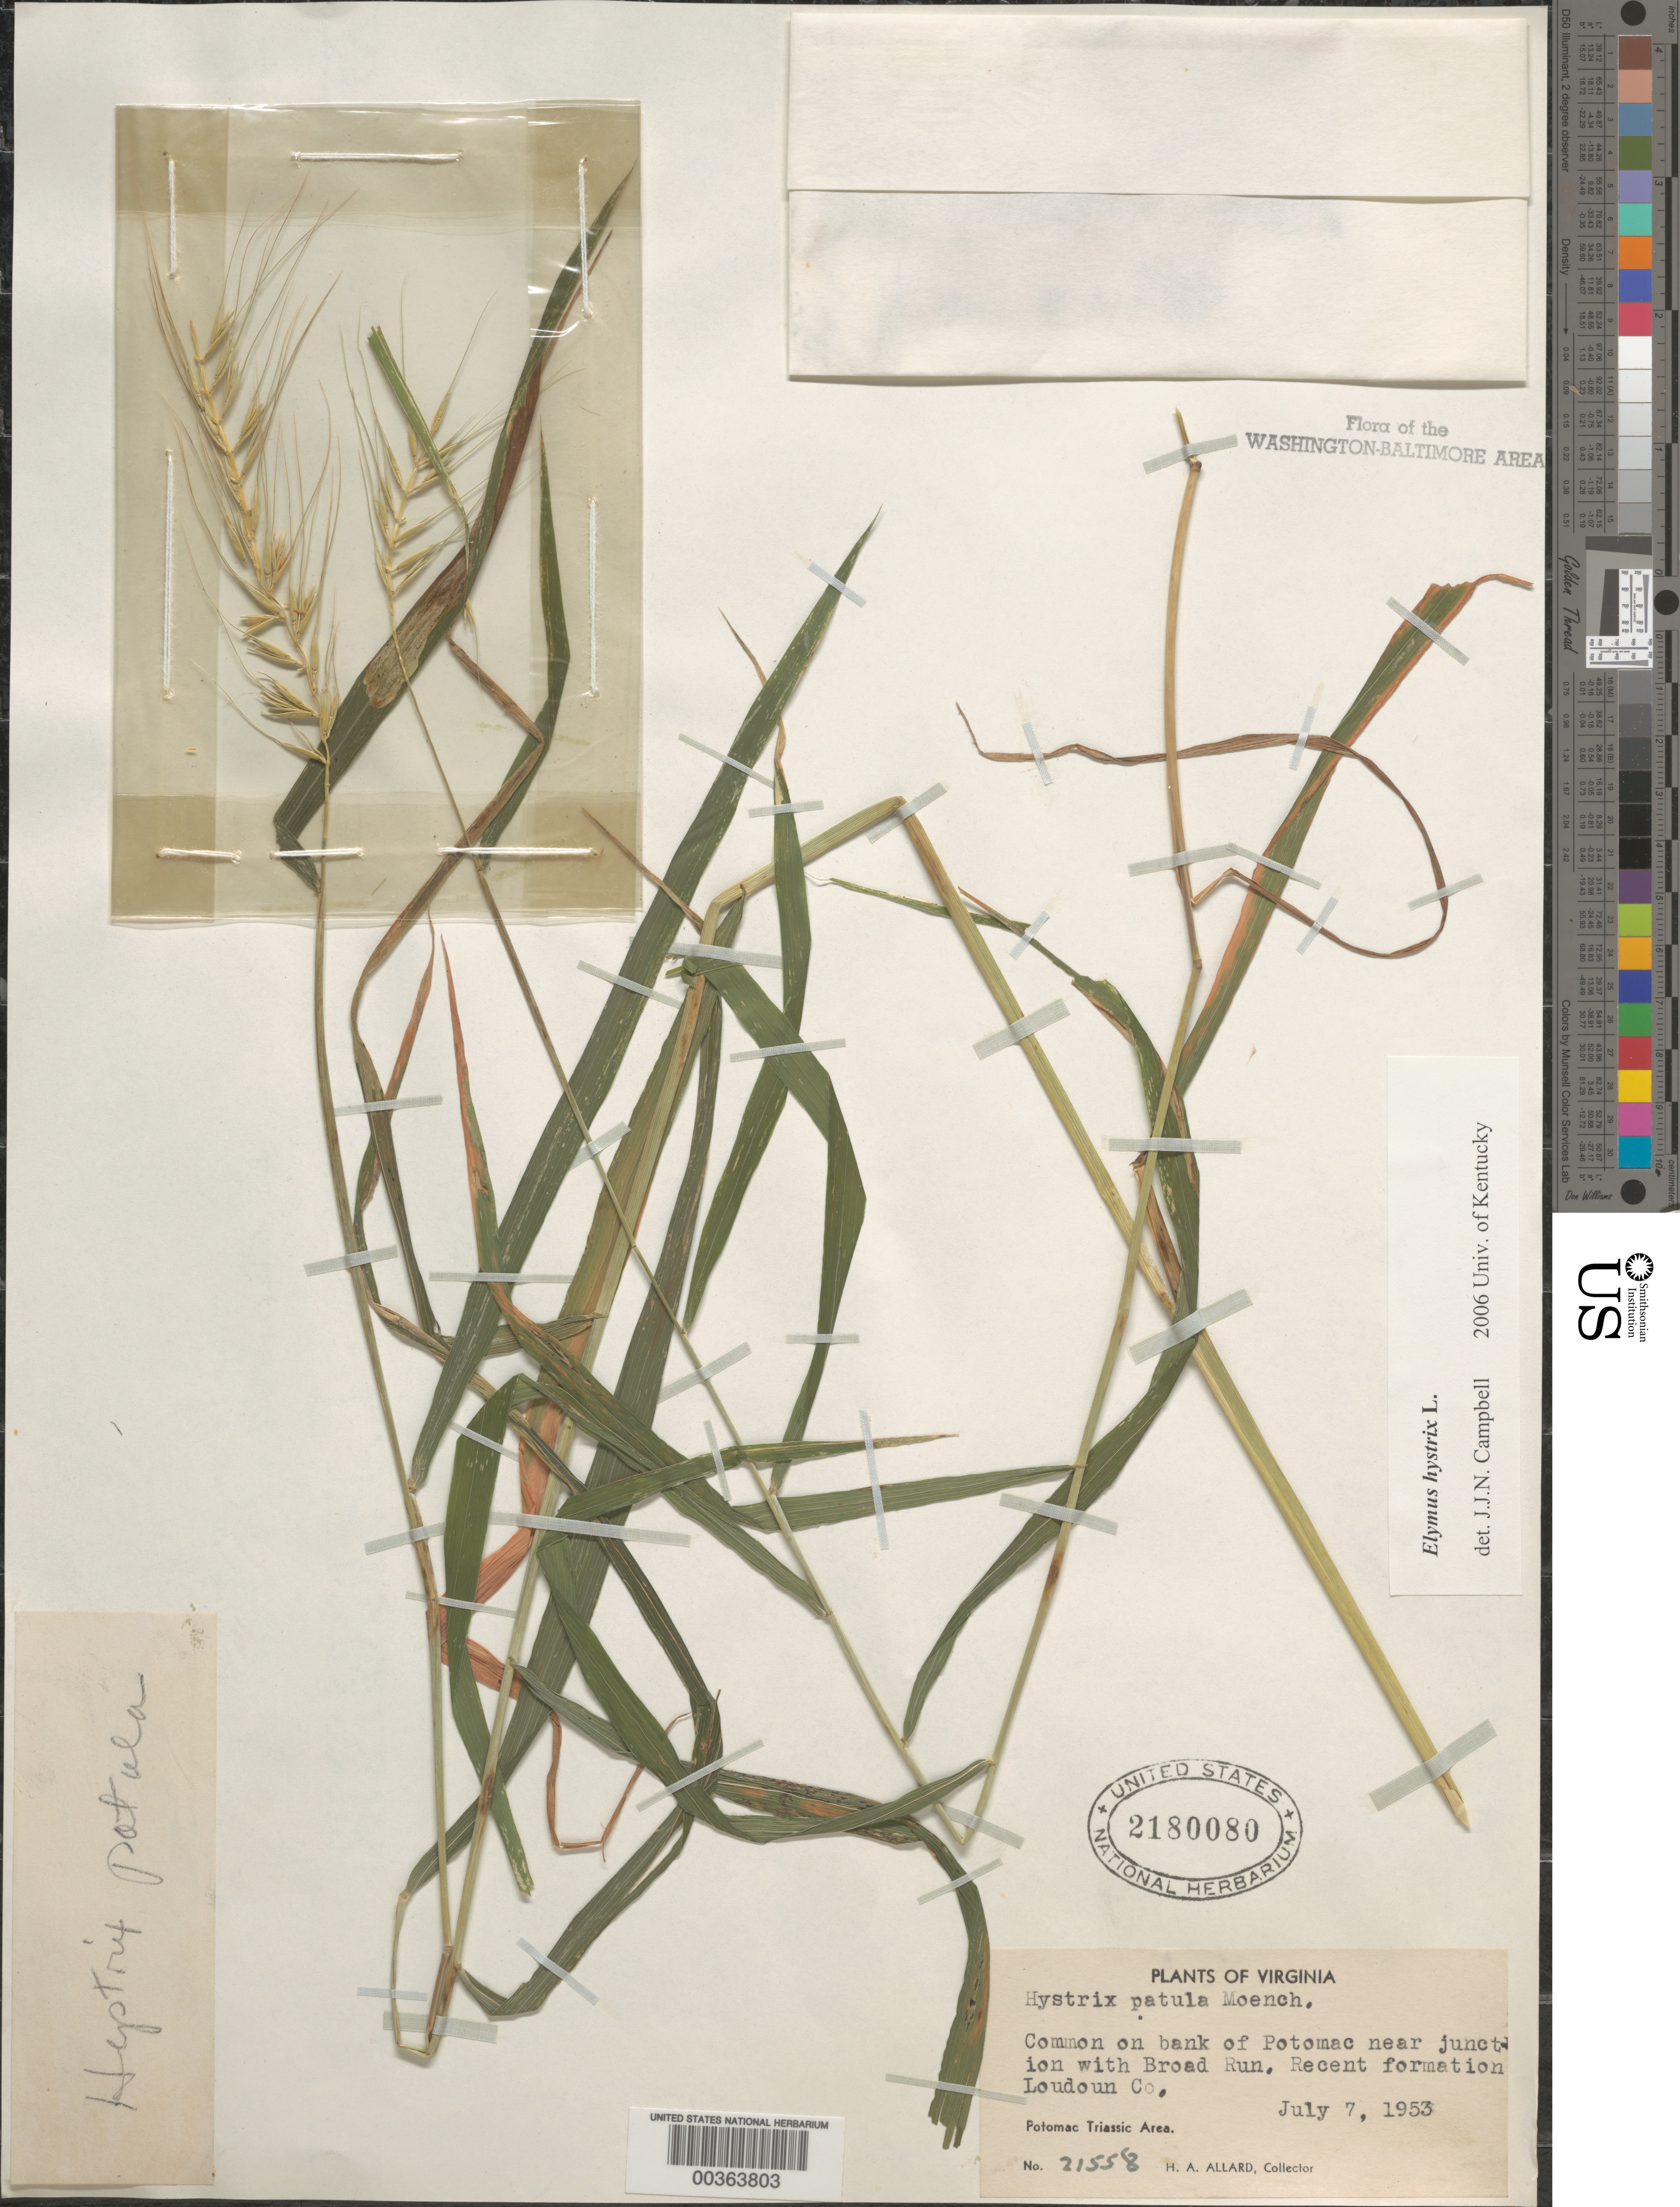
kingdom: Plantae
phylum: Tracheophyta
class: Liliopsida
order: Poales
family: Poaceae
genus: Elymus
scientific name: Elymus hystrix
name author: L.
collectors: H. A. Allard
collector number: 21558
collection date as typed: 07 Jul 1953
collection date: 1953-07-07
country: United States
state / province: Virginia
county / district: Loudoun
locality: Potomac River junction with Broad Run C. and O. Canal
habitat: On bank of river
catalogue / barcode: US 2180080